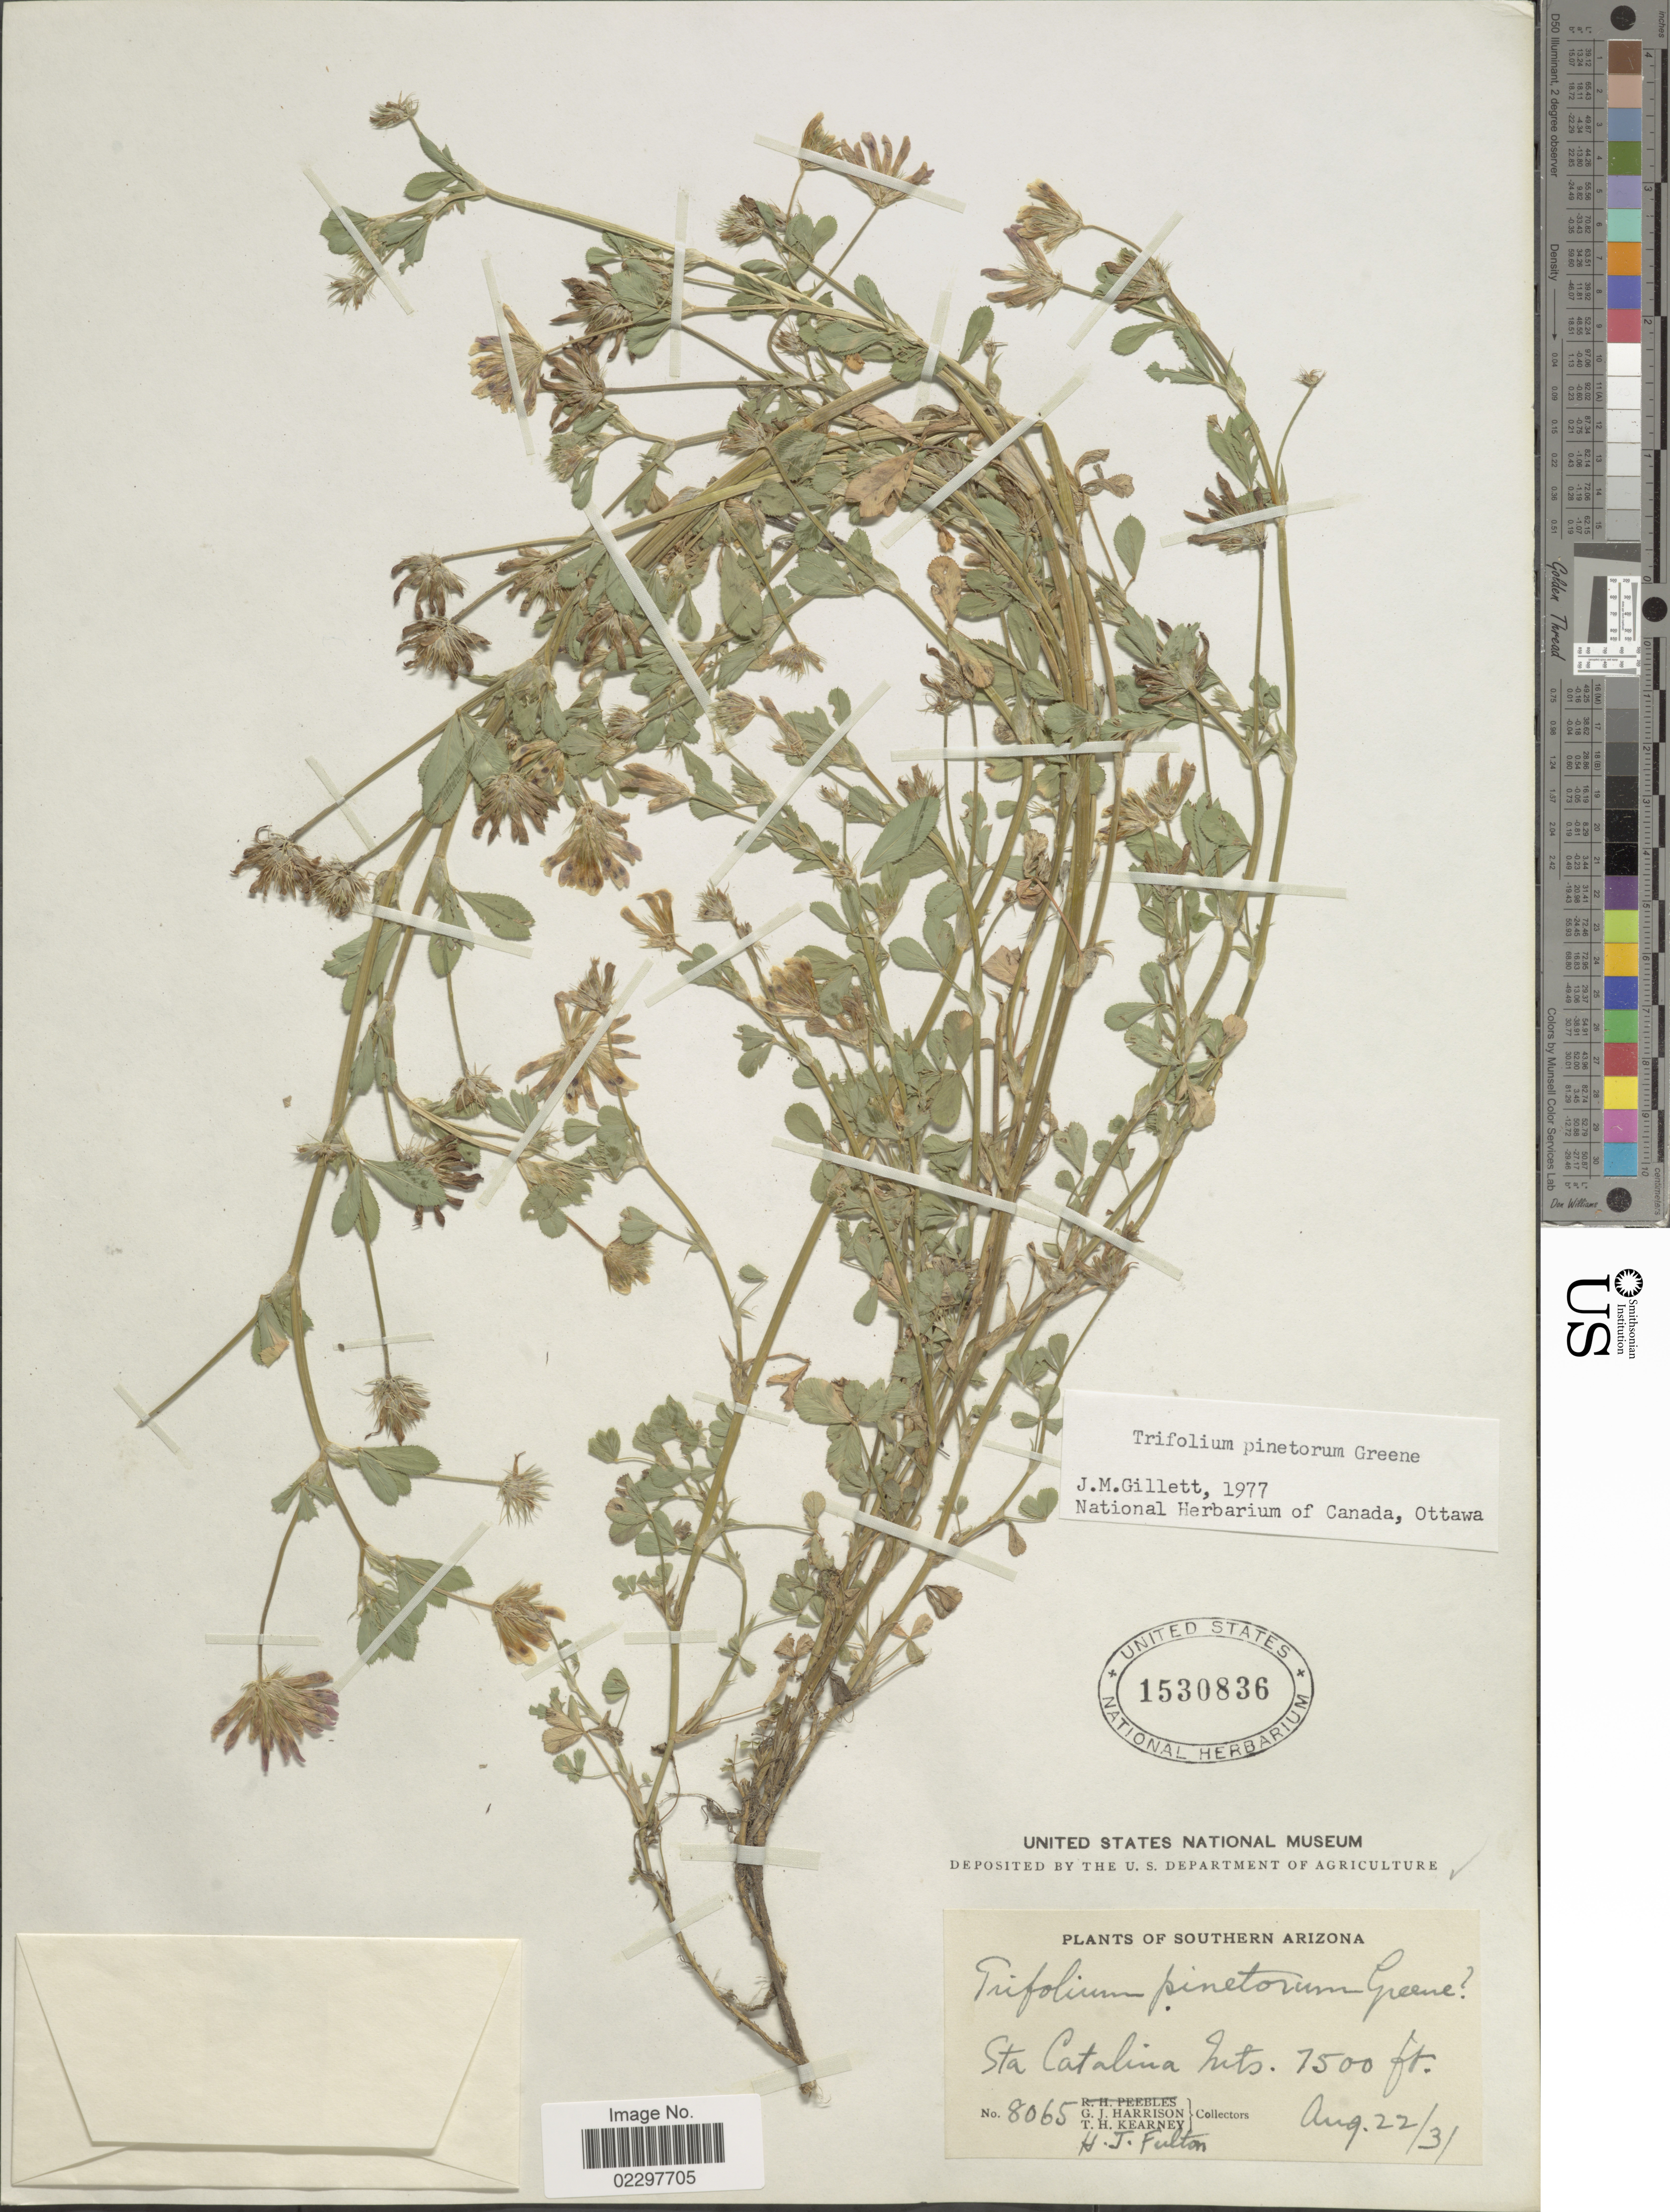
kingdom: Plantae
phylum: Tracheophyta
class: Magnoliopsida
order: Fabales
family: Fabaceae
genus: Trifolium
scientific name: Trifolium pinetorum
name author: Greene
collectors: G. J. Harrison, T. H. Kearney & H. Fulton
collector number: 8065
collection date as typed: Transcribed d/m/y: 22/8/31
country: United States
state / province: Arizona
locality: Southern Arizona, Sta Catalina Mts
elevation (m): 229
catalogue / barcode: US 1530836